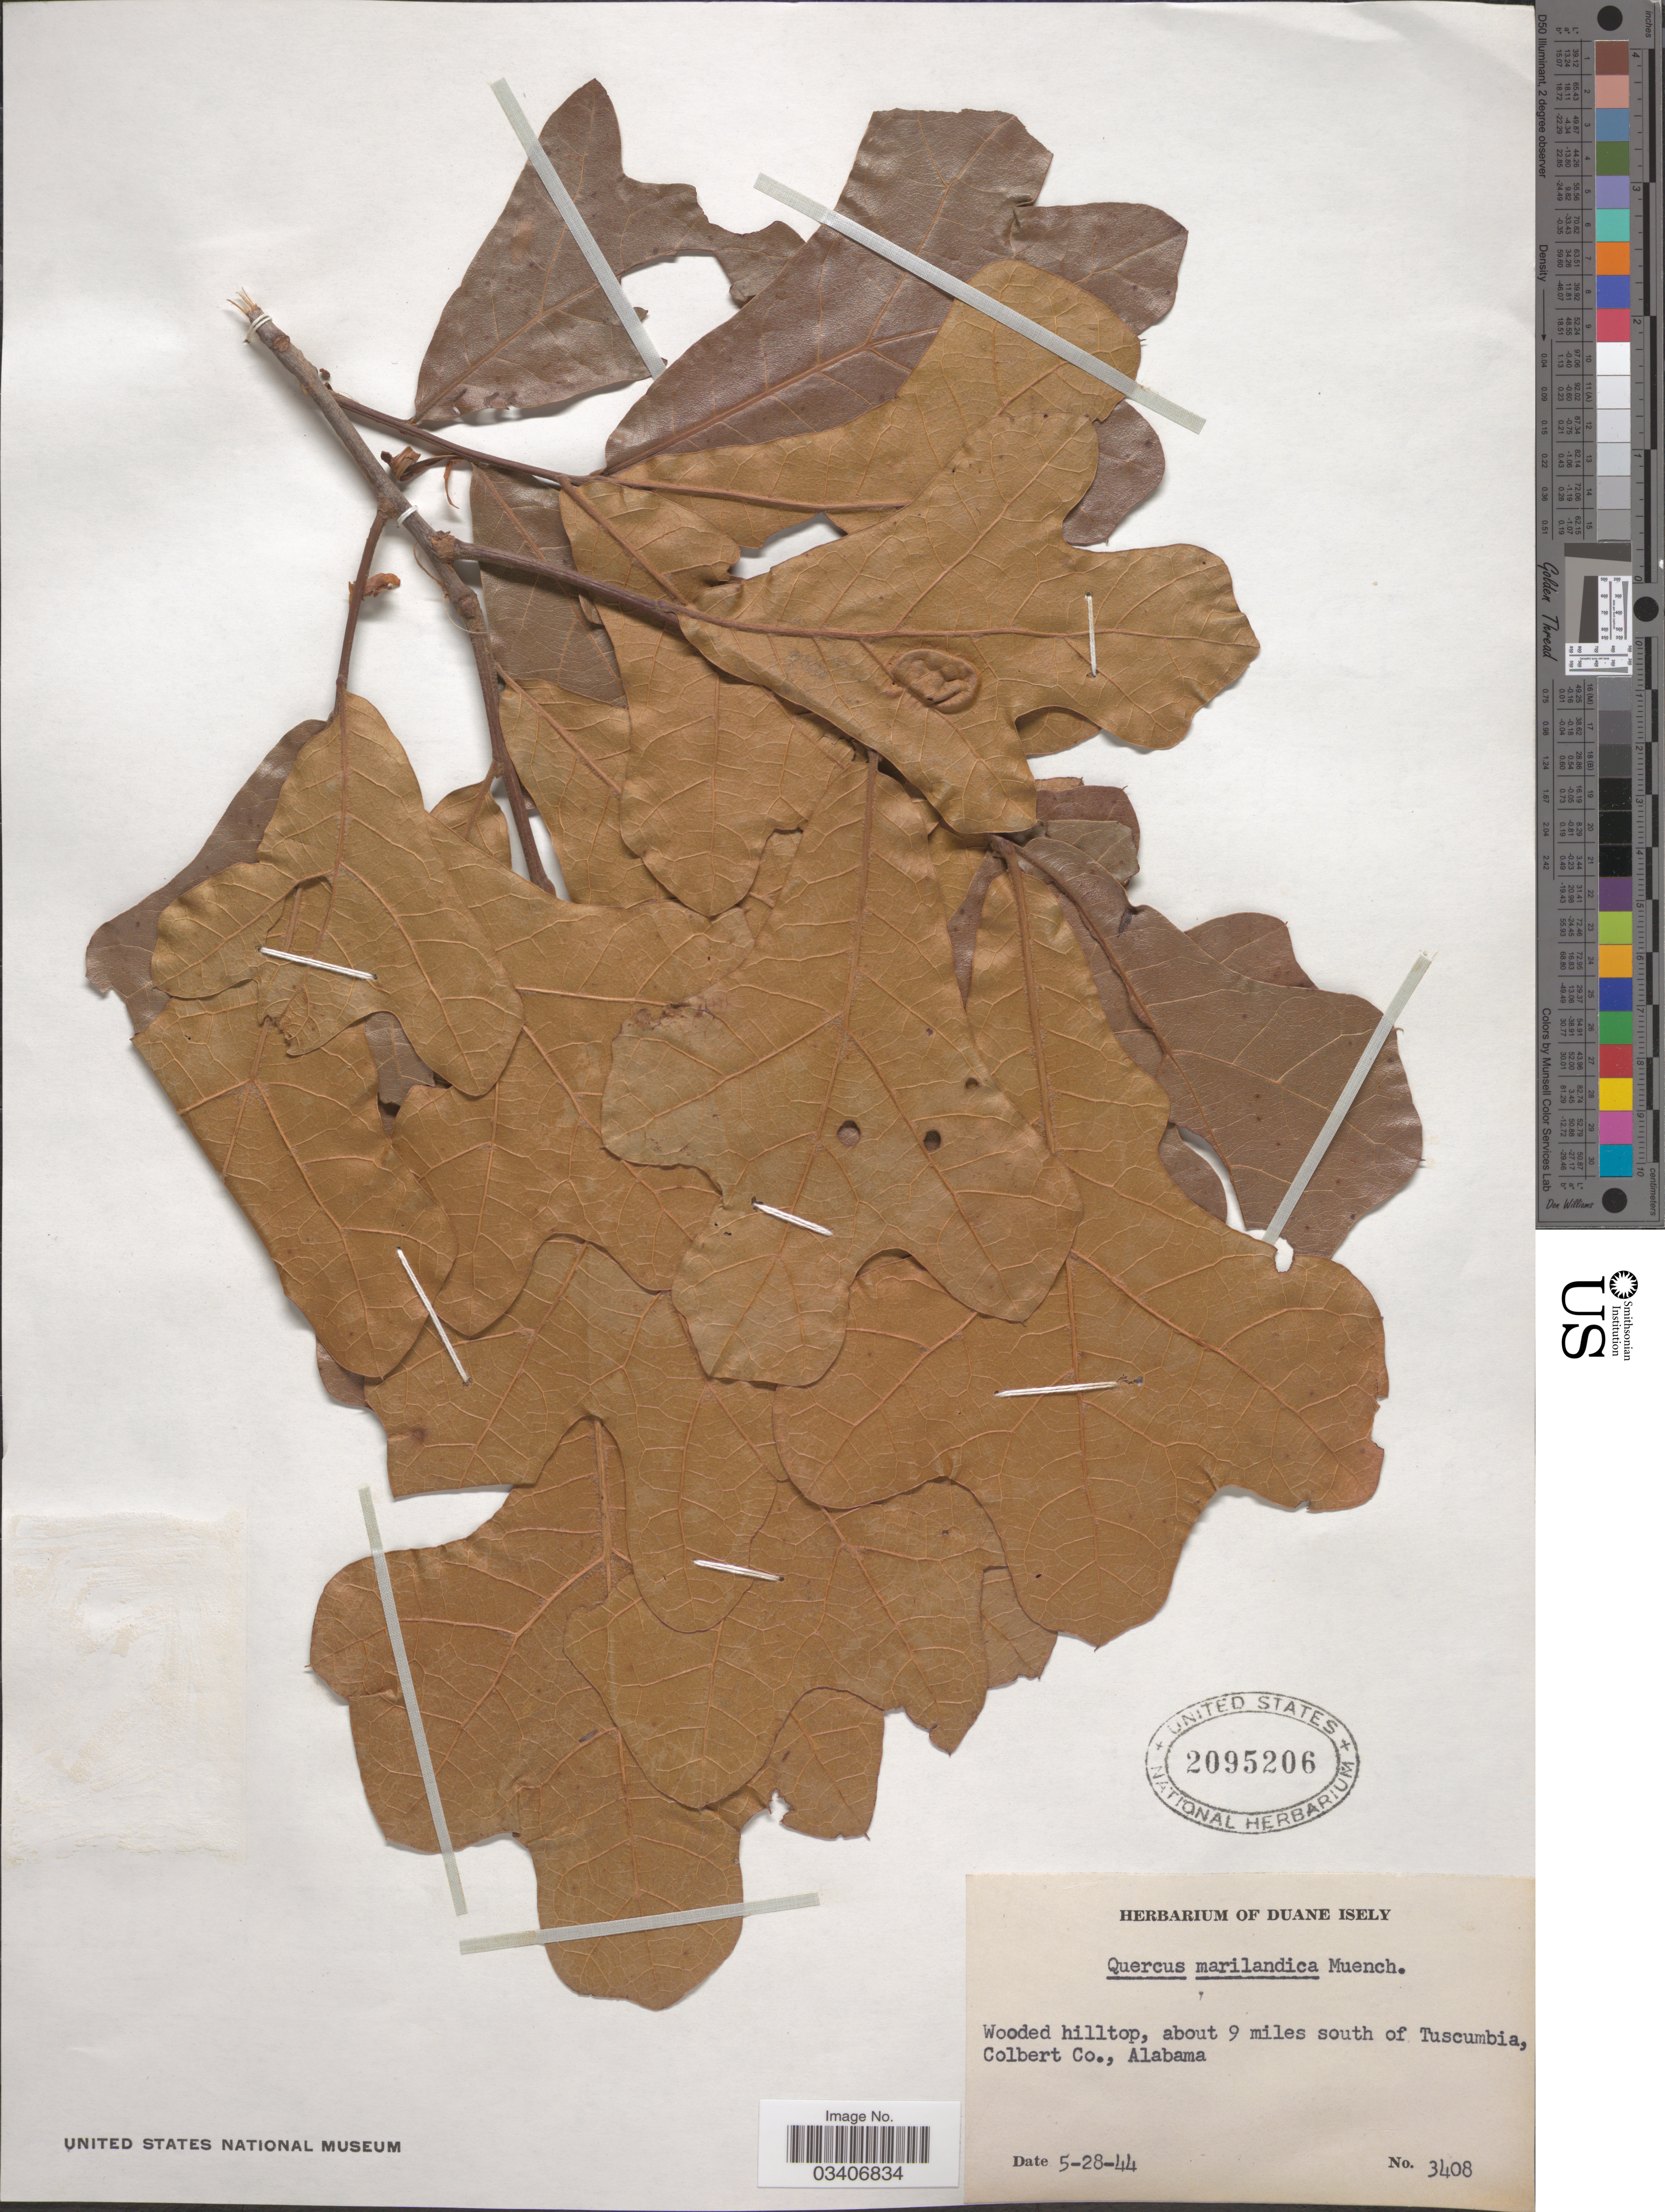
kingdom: Plantae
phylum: Tracheophyta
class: Magnoliopsida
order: Fagales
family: Fagaceae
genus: Quercus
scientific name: Quercus marilandica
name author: (L.) Münchh.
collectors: ex. herb. Duane Isely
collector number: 3408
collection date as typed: Transcribed d/m/y: 28/5/44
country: United States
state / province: Alabama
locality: About 9 miles south of Tuscumbia, Colbert Co.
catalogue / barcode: US 2095206